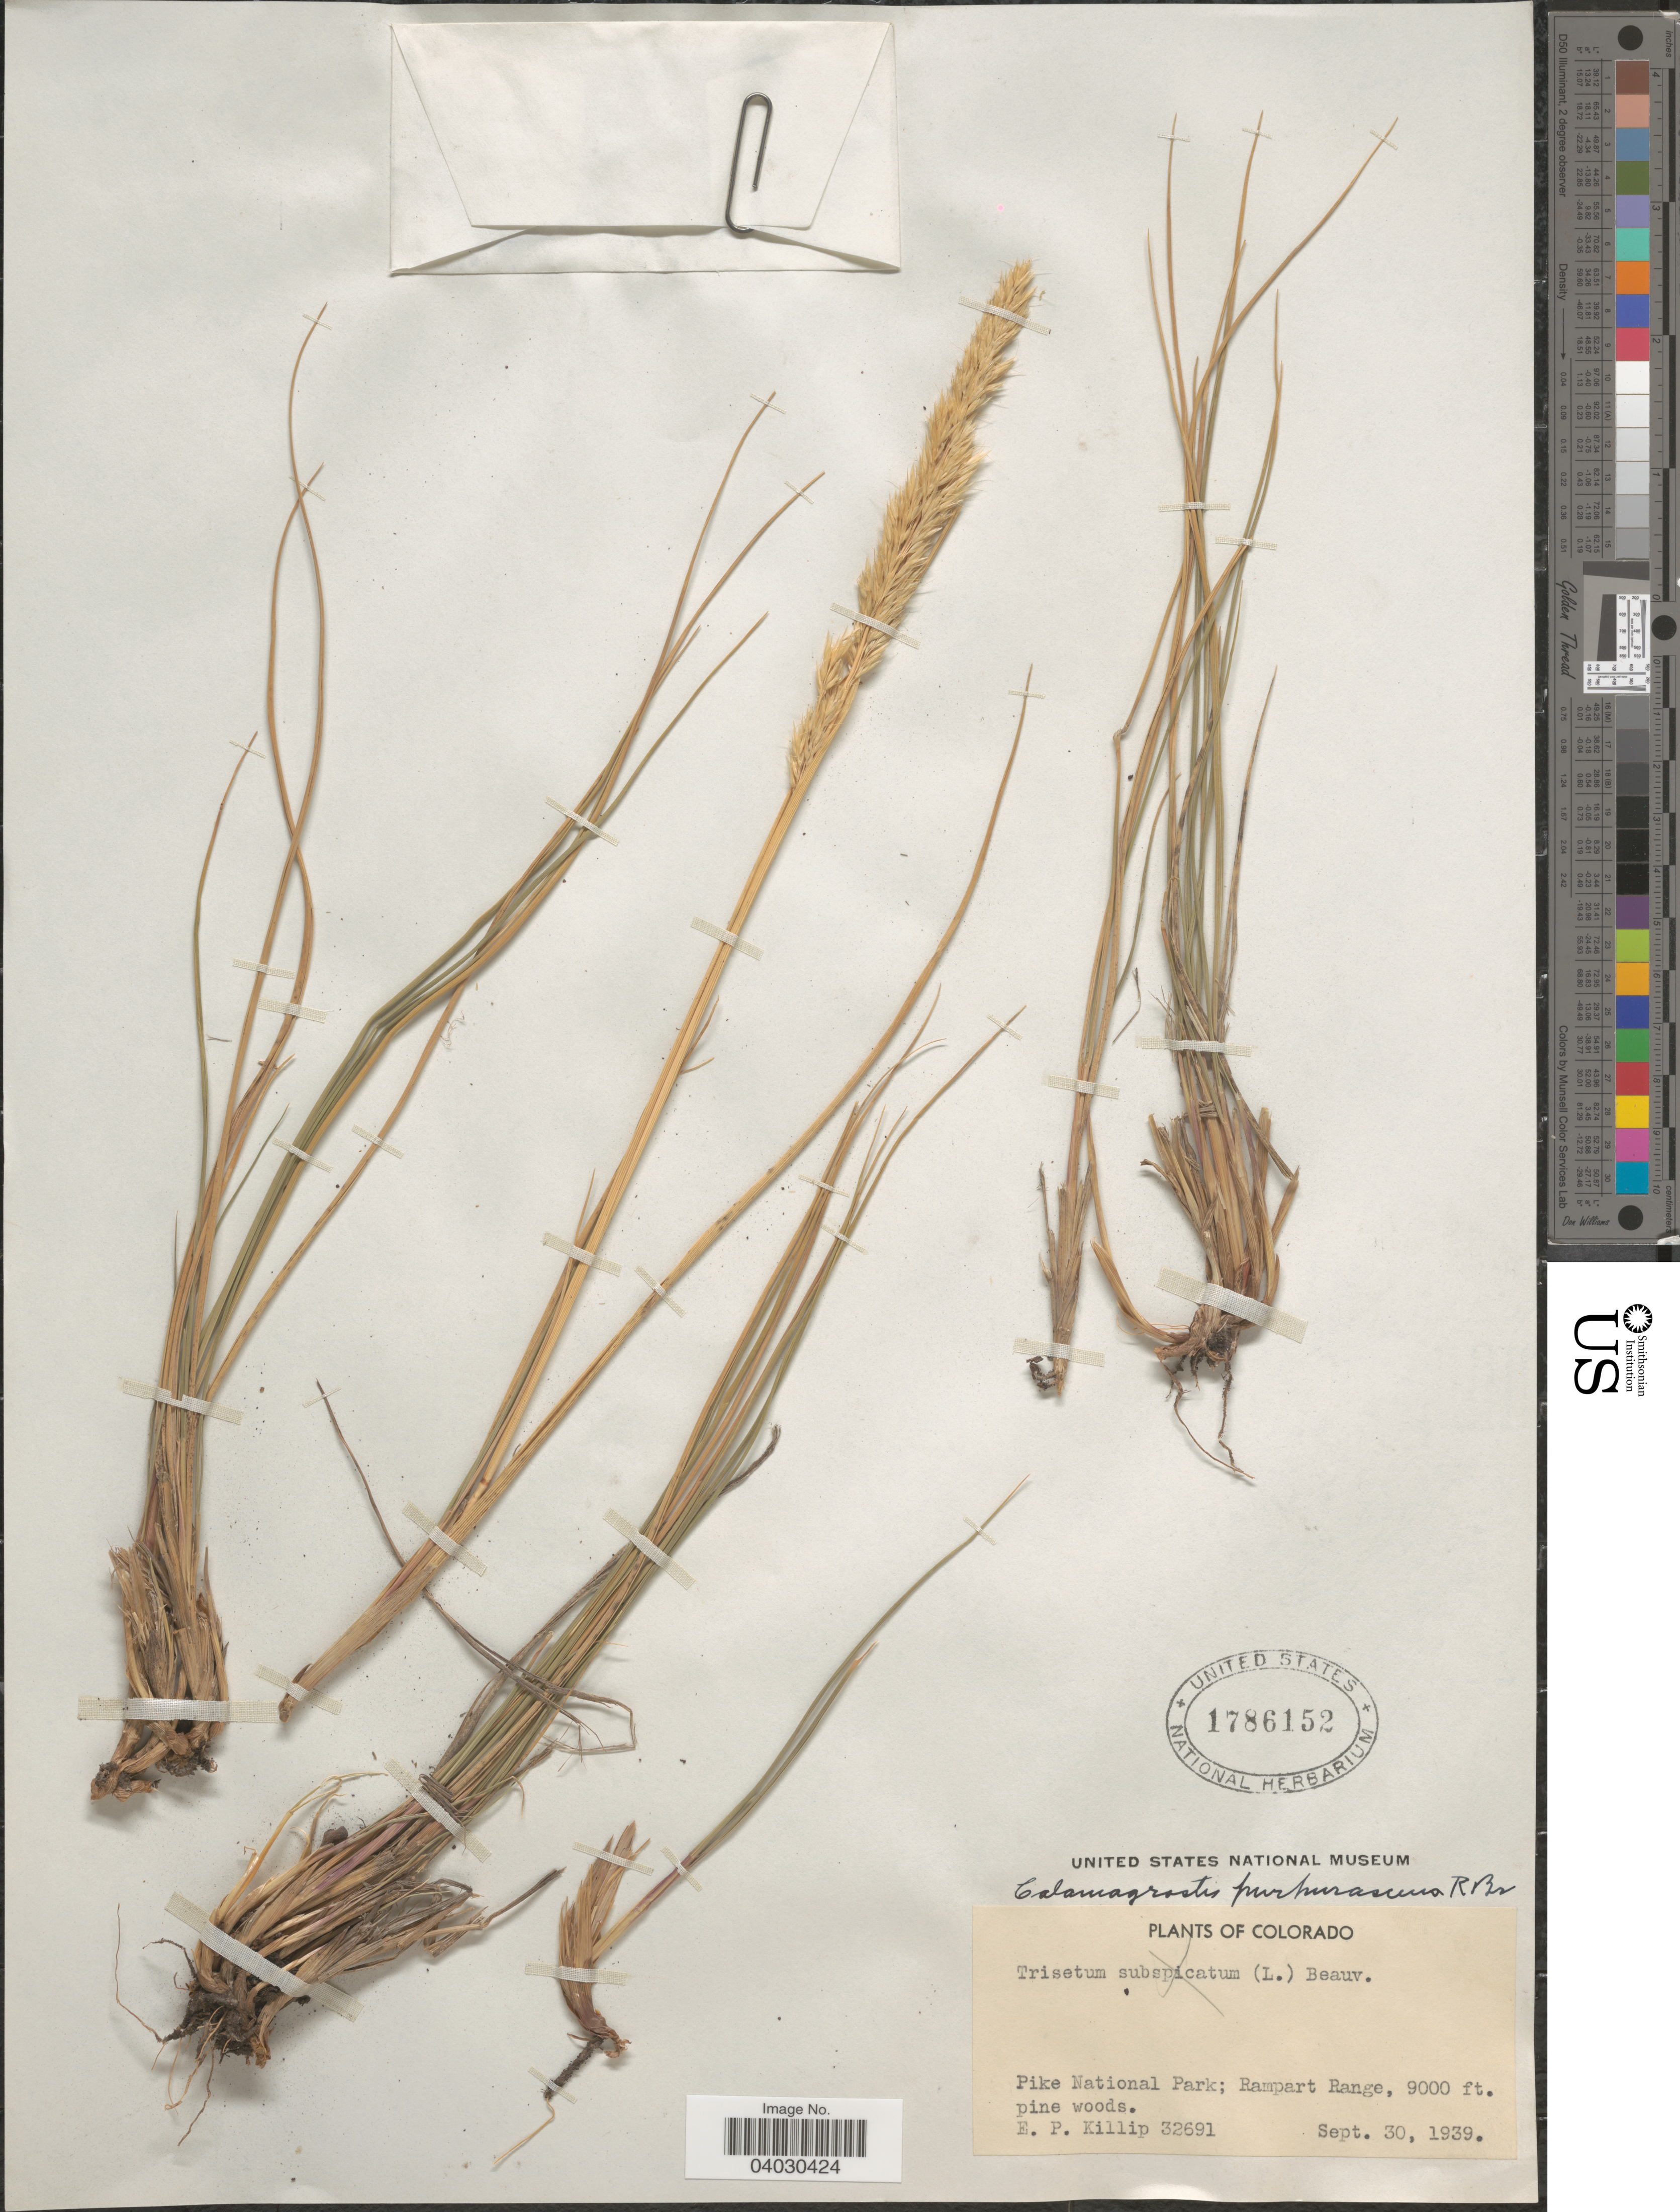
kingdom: Plantae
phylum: Tracheophyta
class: Liliopsida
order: Poales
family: Poaceae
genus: Calamagrostis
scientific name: Calamagrostis purpurascens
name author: R. Br.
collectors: E. P. Killip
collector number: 32691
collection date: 1939-09-30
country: United States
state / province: Colorado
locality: Pike National Park; Rampart Range, pine woods.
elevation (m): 2743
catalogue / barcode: US 1786152